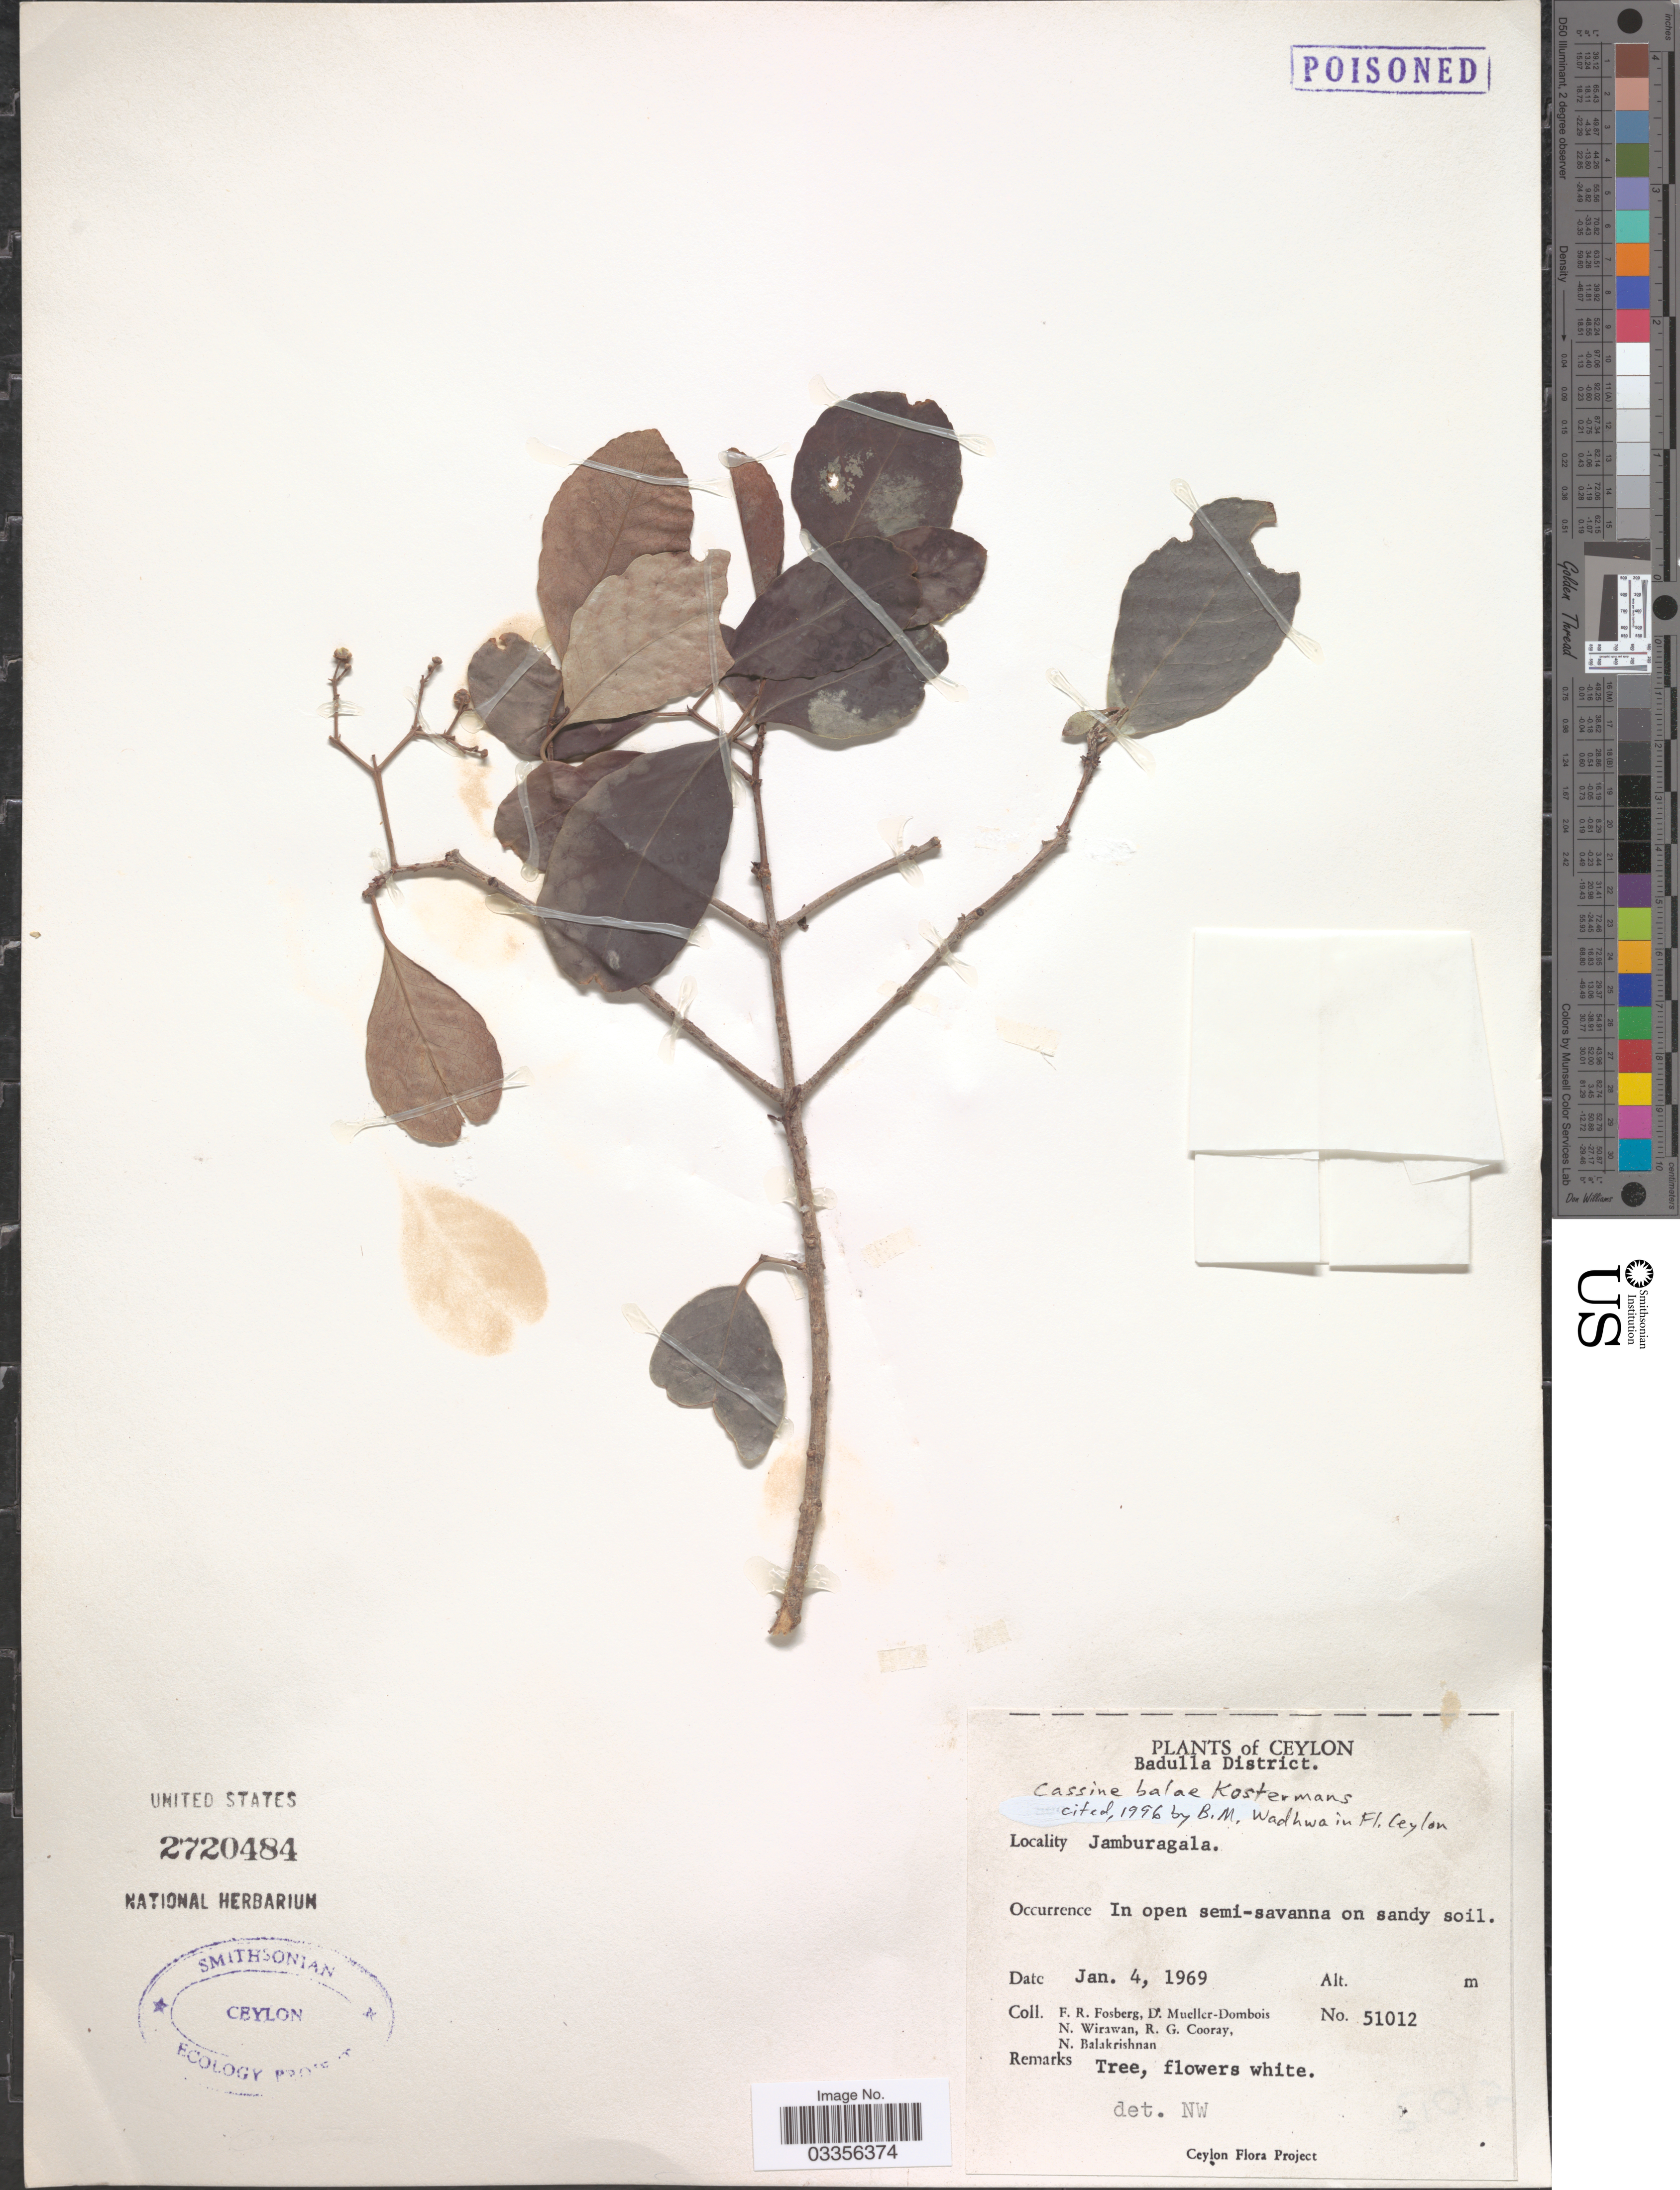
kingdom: Plantae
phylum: Tracheophyta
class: Magnoliopsida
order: Celastrales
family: Celastraceae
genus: Cassine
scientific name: Cassine balae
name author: Kosterm.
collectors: F. R. Fosberg, D. Mueller-Dombois, N. Wirawan, R. Cooray & N. Balakrishnan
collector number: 51012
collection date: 1969-01-04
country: Sri Lanka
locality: Ceylon. Badulla District. Jamburagala.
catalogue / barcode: US 2720484